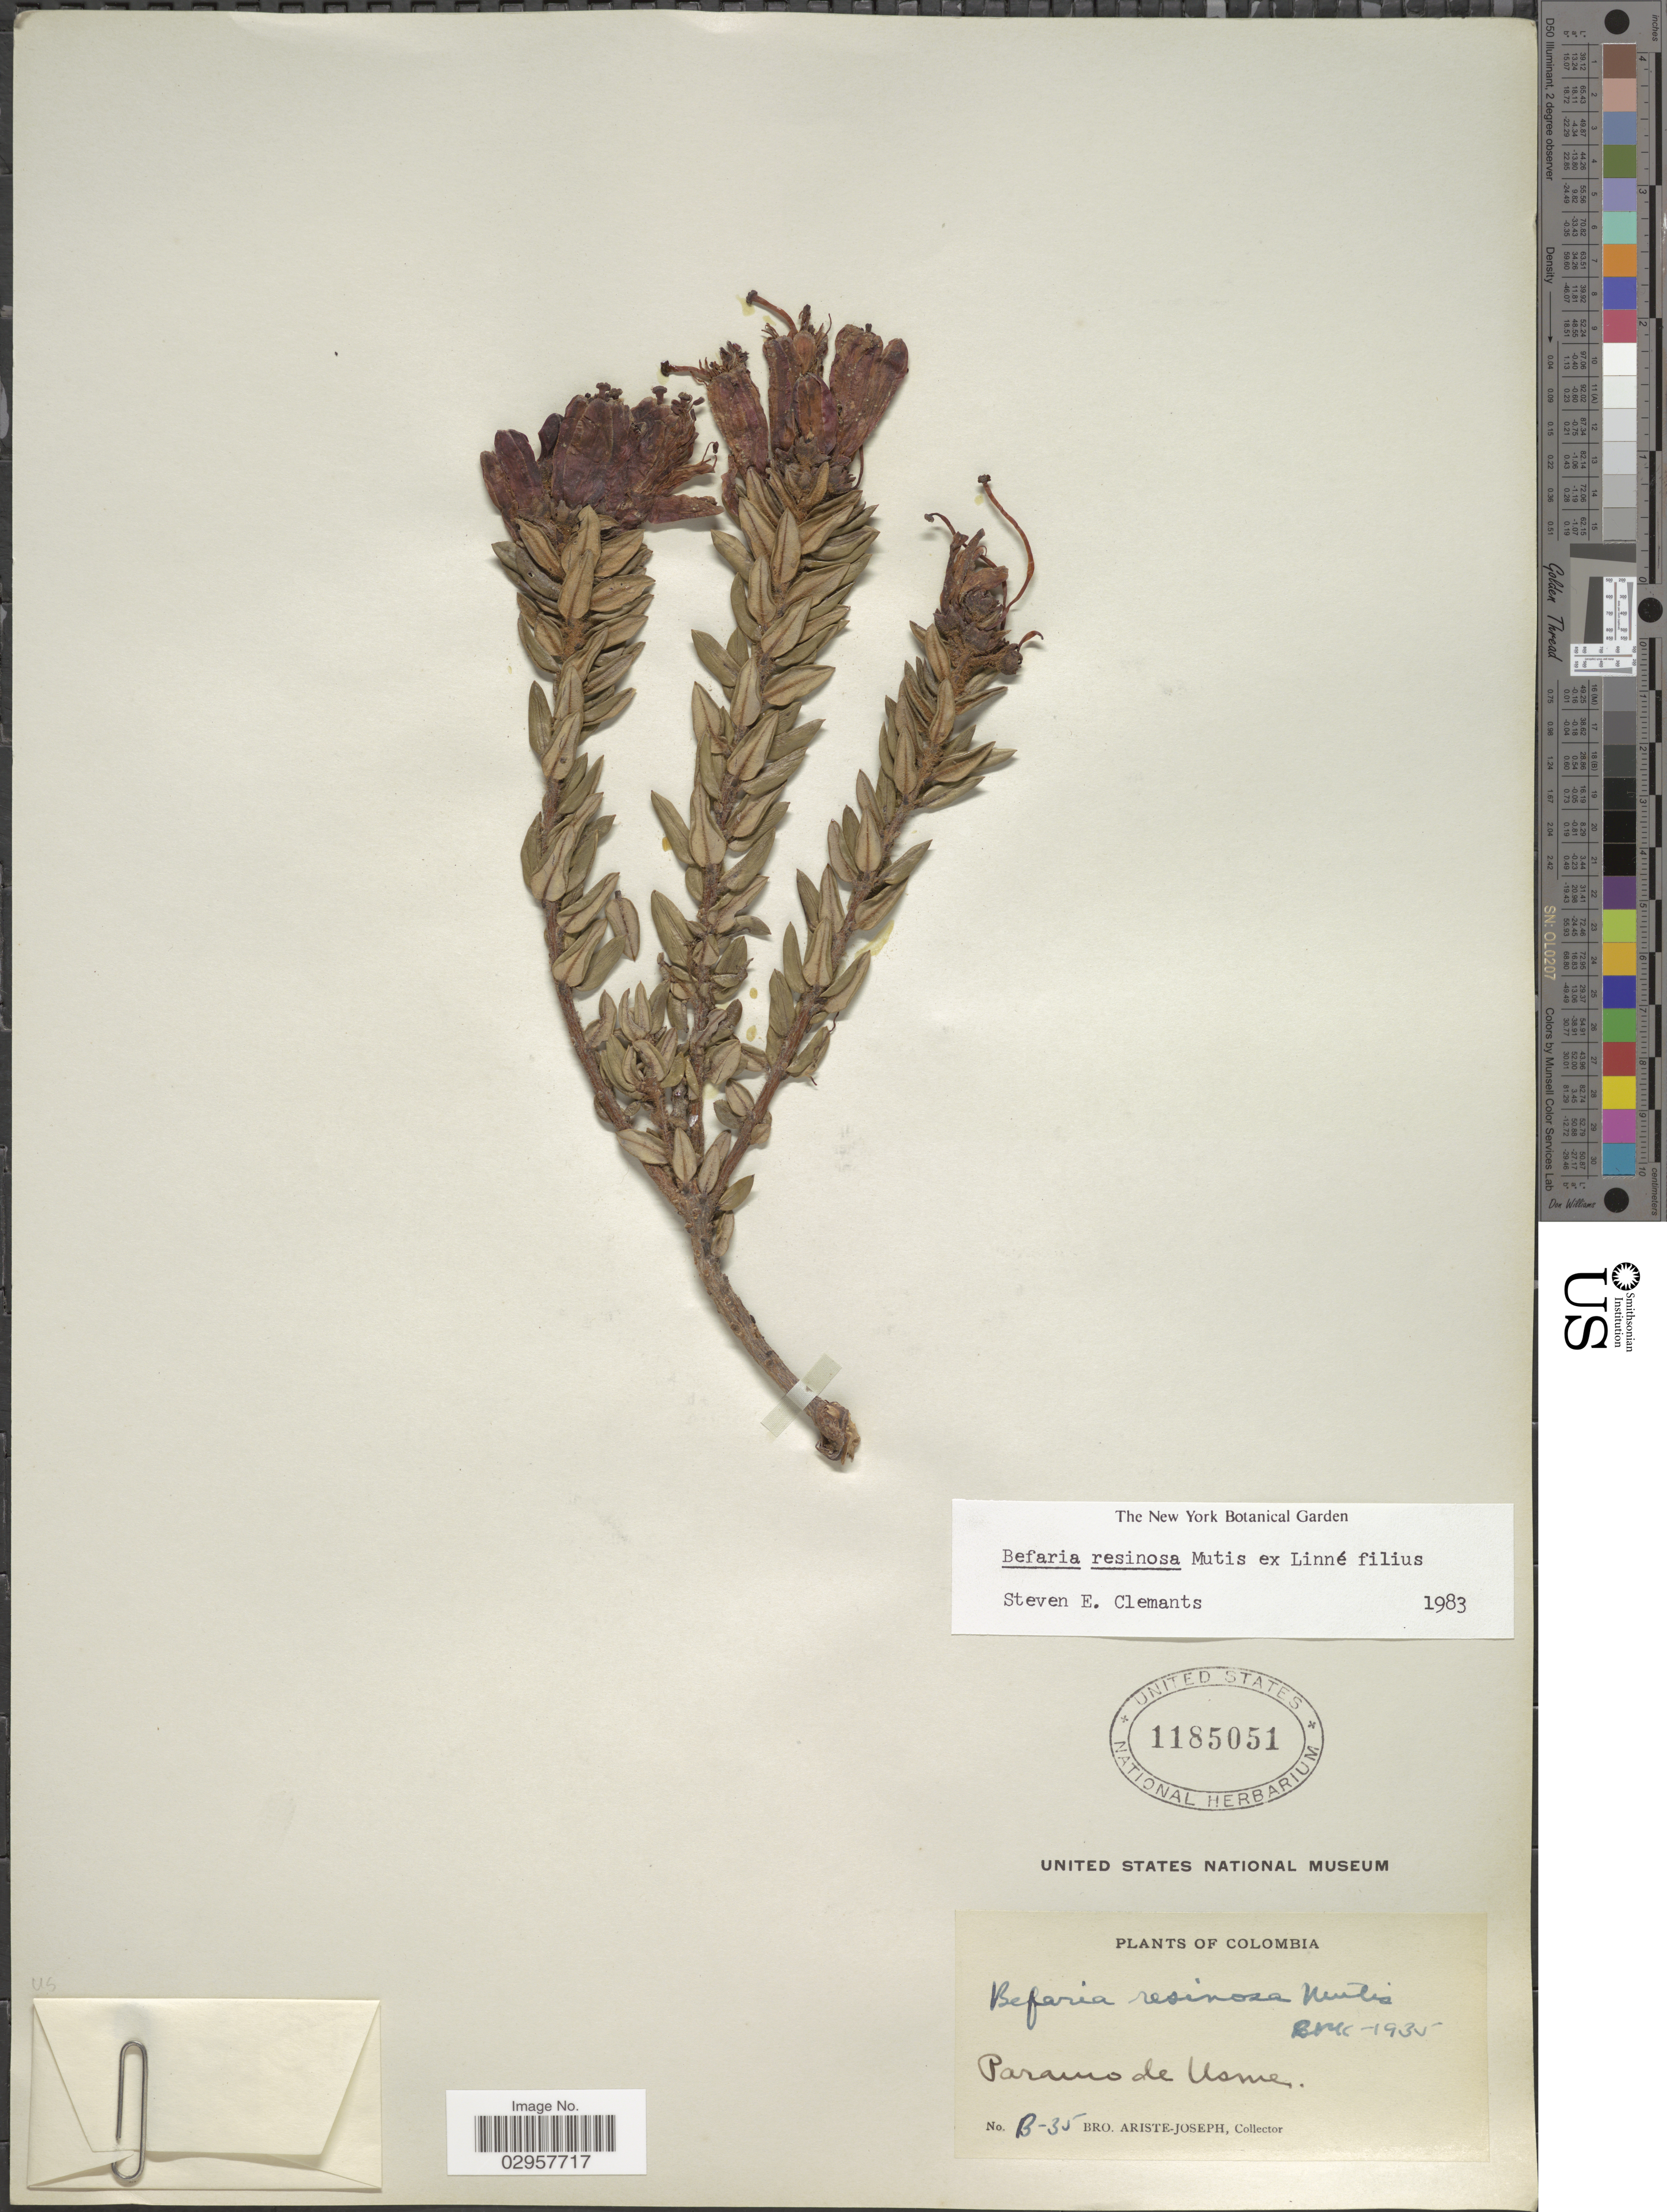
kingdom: Plantae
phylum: Tracheophyta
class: Magnoliopsida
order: Ericales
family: Ericaceae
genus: Befaria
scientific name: Befaria resinosa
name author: Mutis ex L. f.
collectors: Bro. Ariste-Joseph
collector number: B-35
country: Colombia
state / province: Bogota D.C.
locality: Paramo de Usme.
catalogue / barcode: US 1185051